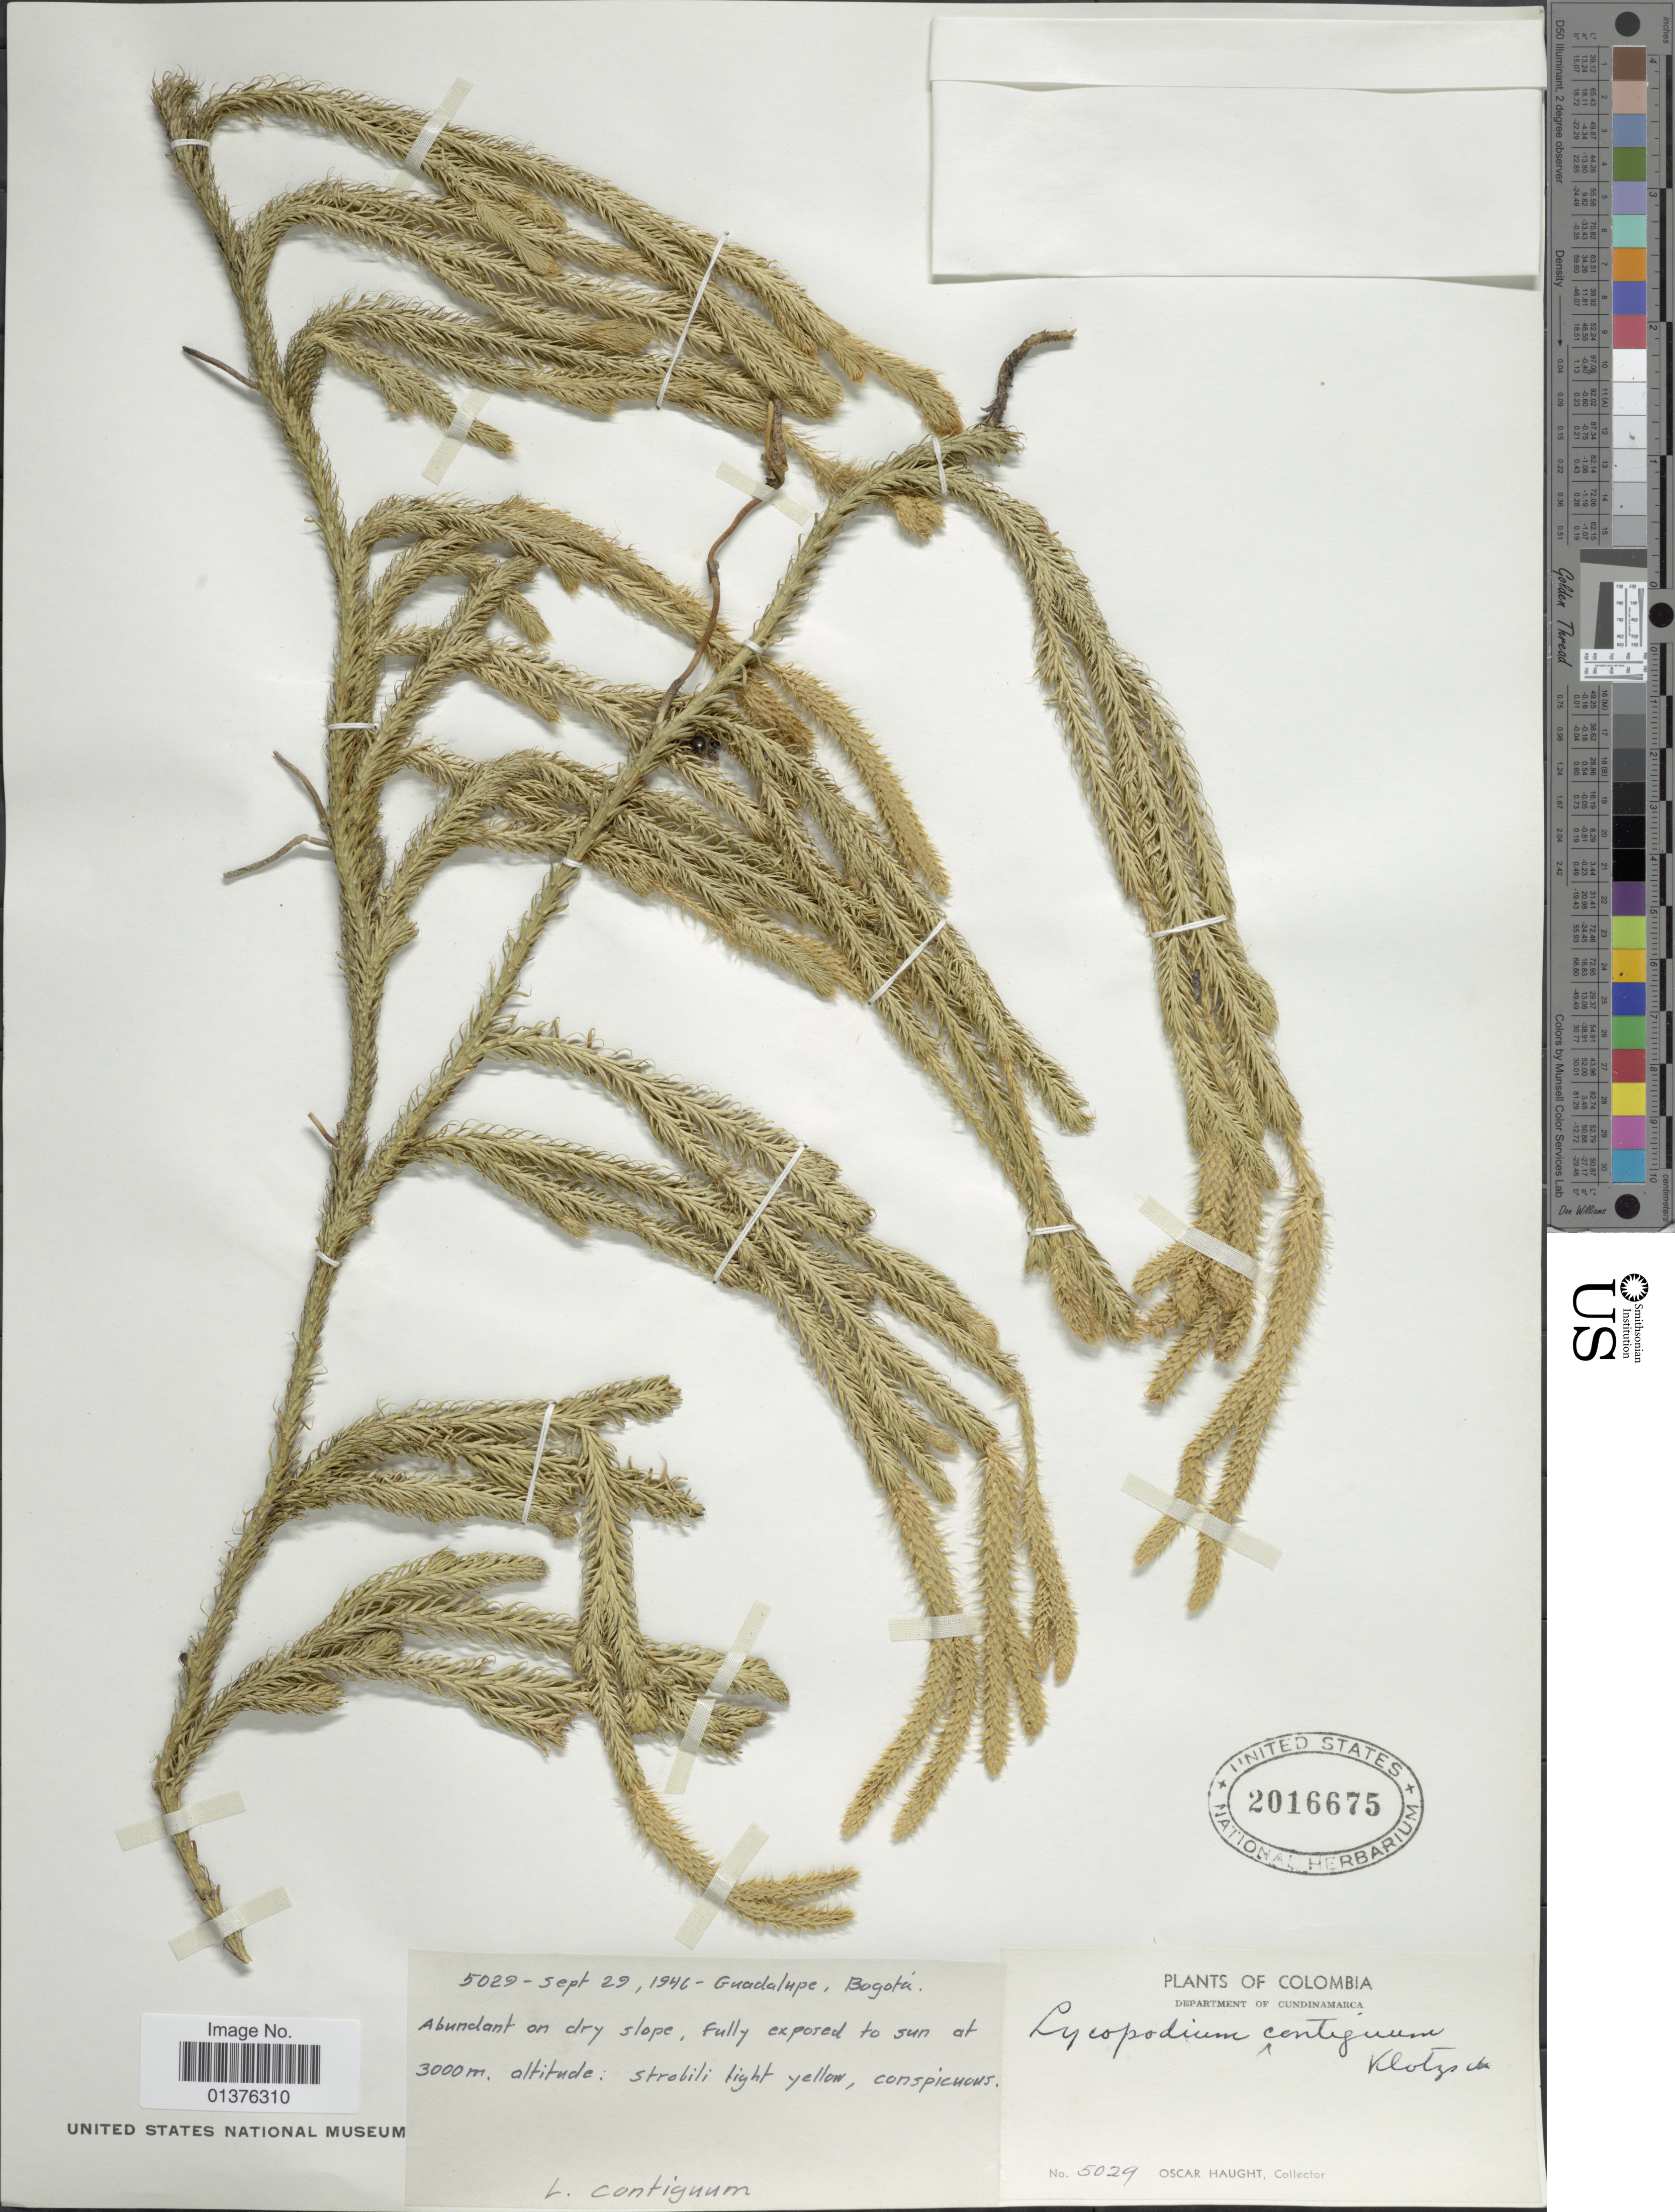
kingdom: Plantae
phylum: Tracheophyta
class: Lycopodiopsida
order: Lycopodiales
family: Lycopodiaceae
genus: Lycopodium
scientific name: Lycopodium clavatum subsp. contiguum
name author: (Klotzsch) B. Øllg.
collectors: O. L. Haught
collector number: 5029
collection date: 1946-09-29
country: Colombia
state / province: Cundinamarca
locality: Guadalupe, Bogota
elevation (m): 3000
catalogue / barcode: US 2016675